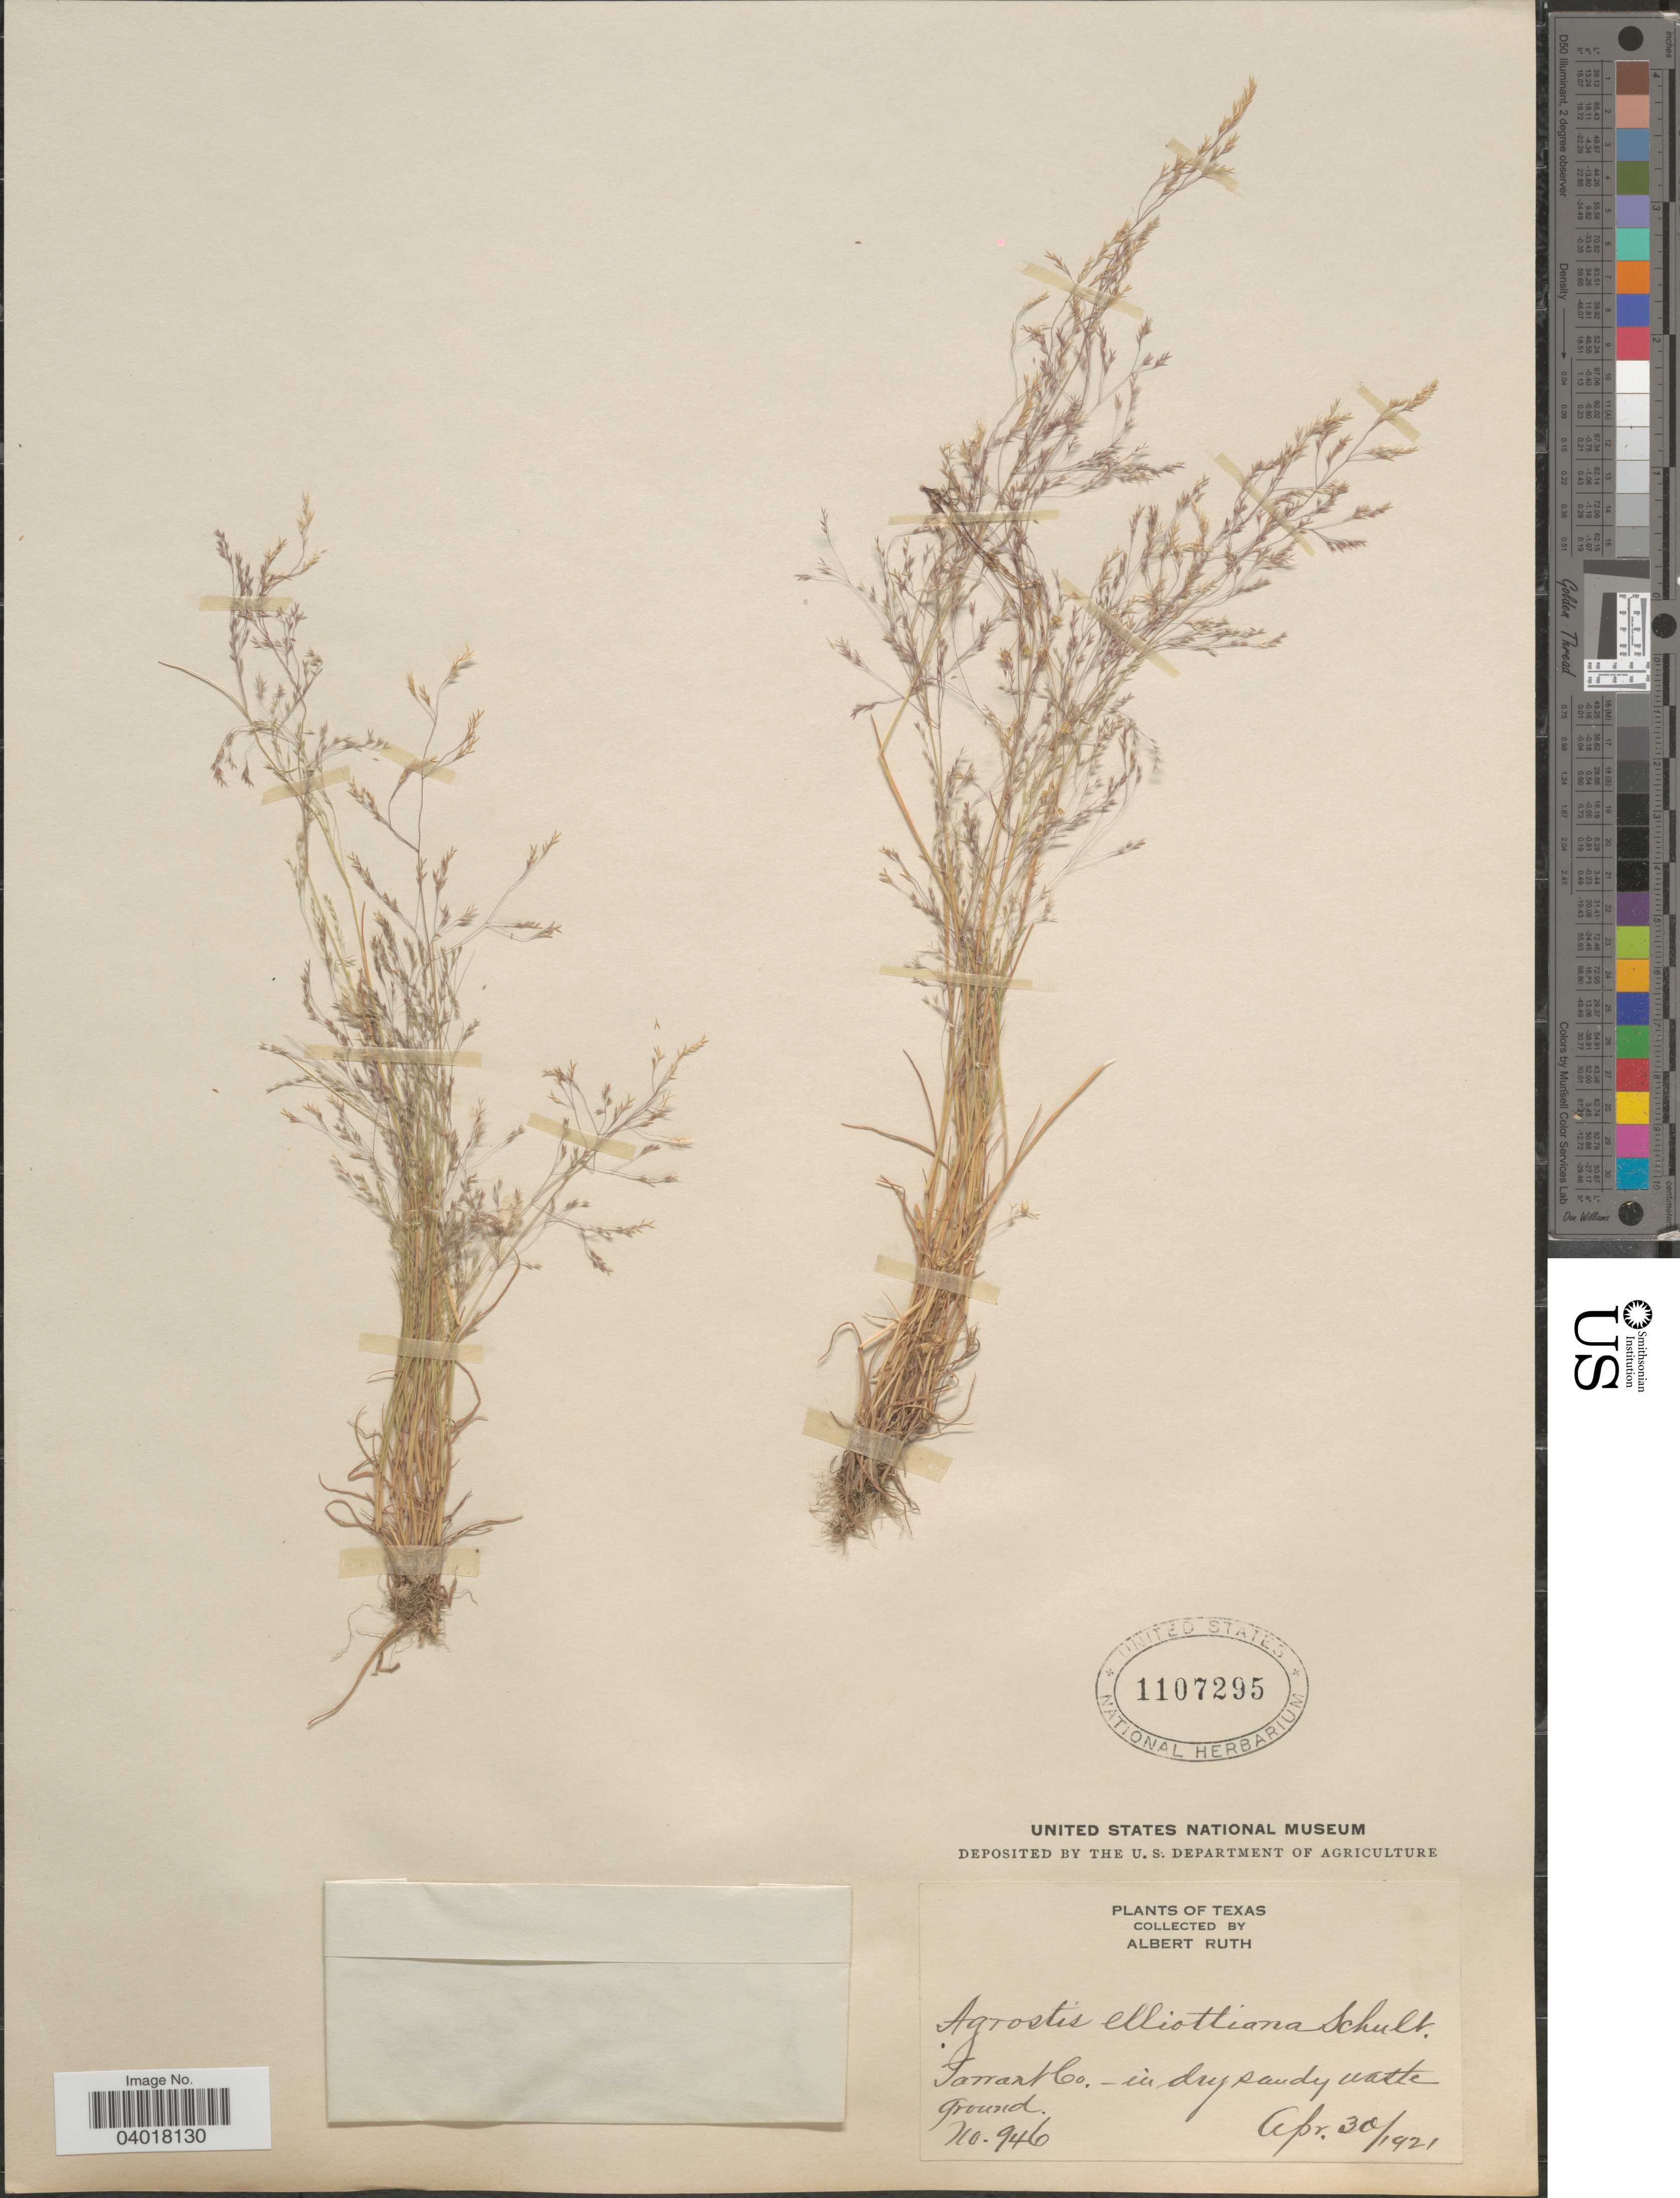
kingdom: Plantae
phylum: Tracheophyta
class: Liliopsida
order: Poales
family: Poaceae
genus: Agrostis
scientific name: Agrostis elliottiana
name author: Schult.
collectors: A. Ruth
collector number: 946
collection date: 1921-04-30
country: United States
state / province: Texas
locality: Tarrant Co.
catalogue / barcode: US 1107295